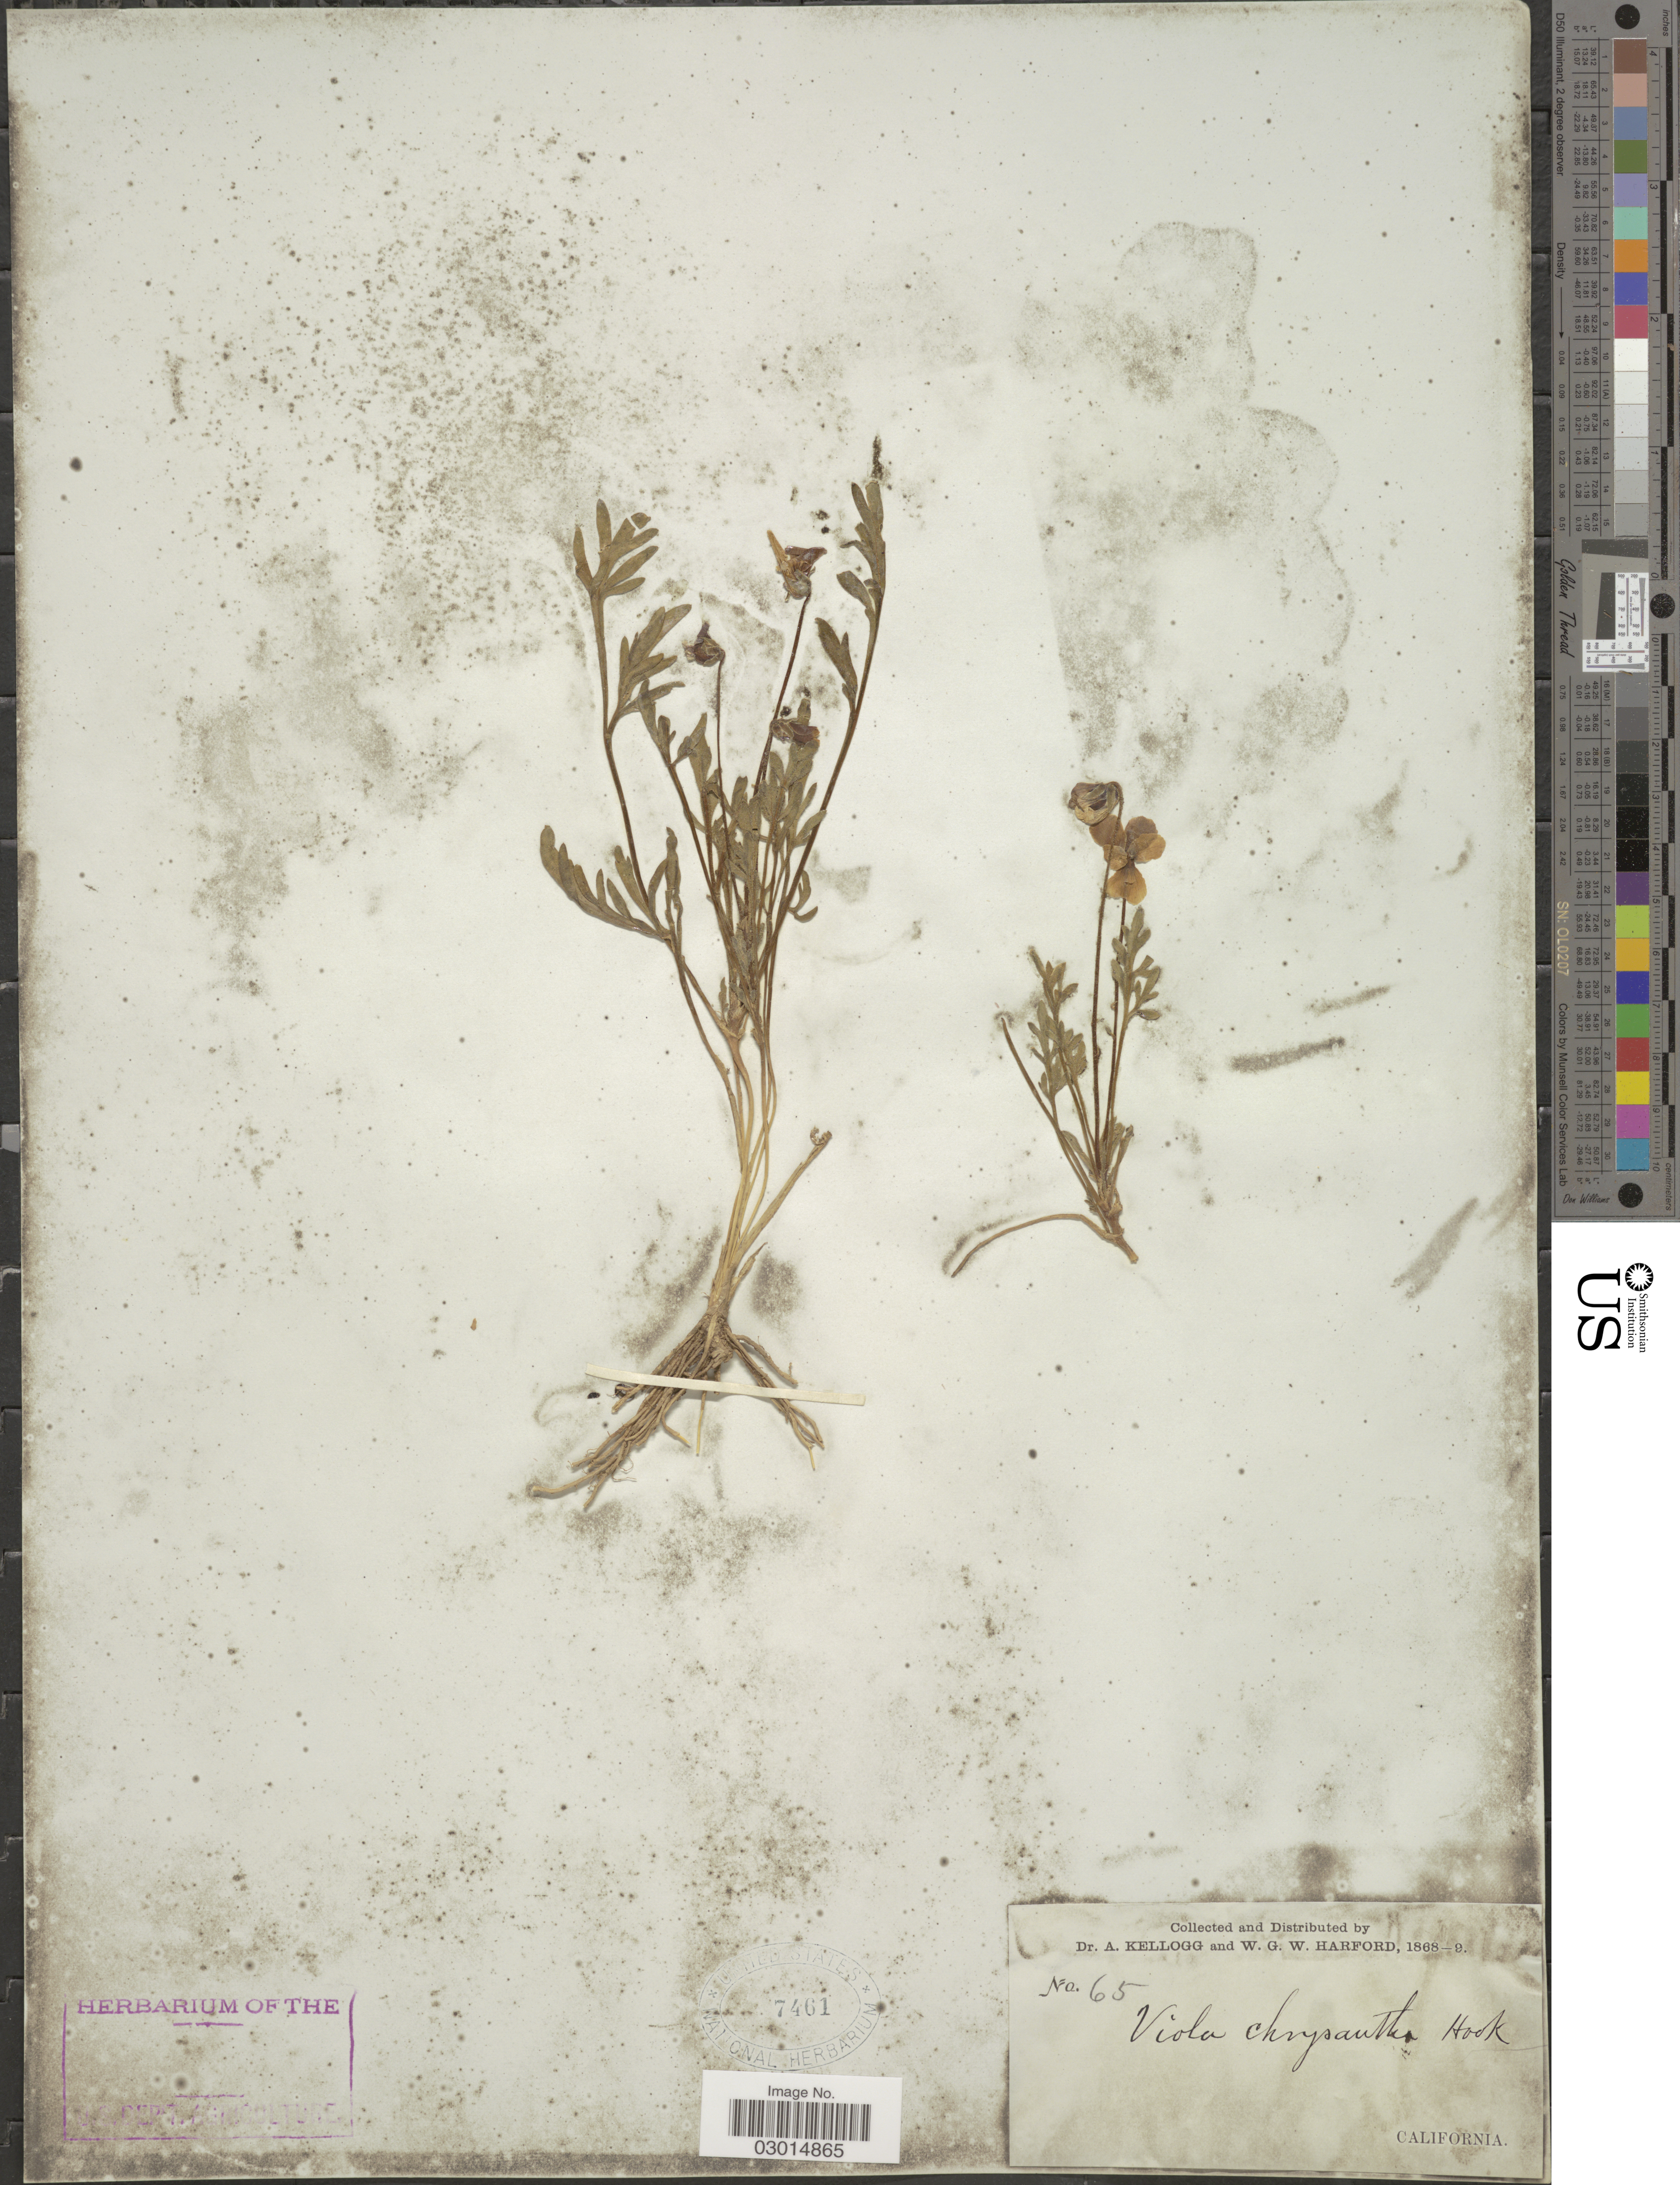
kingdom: Plantae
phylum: Tracheophyta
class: Magnoliopsida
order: Malpighiales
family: Violaceae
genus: Viola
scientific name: Viola douglasii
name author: Steud.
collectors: A. Kellogg & W. G. W. Harford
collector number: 65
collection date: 1868/1869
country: United States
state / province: California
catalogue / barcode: US 7461